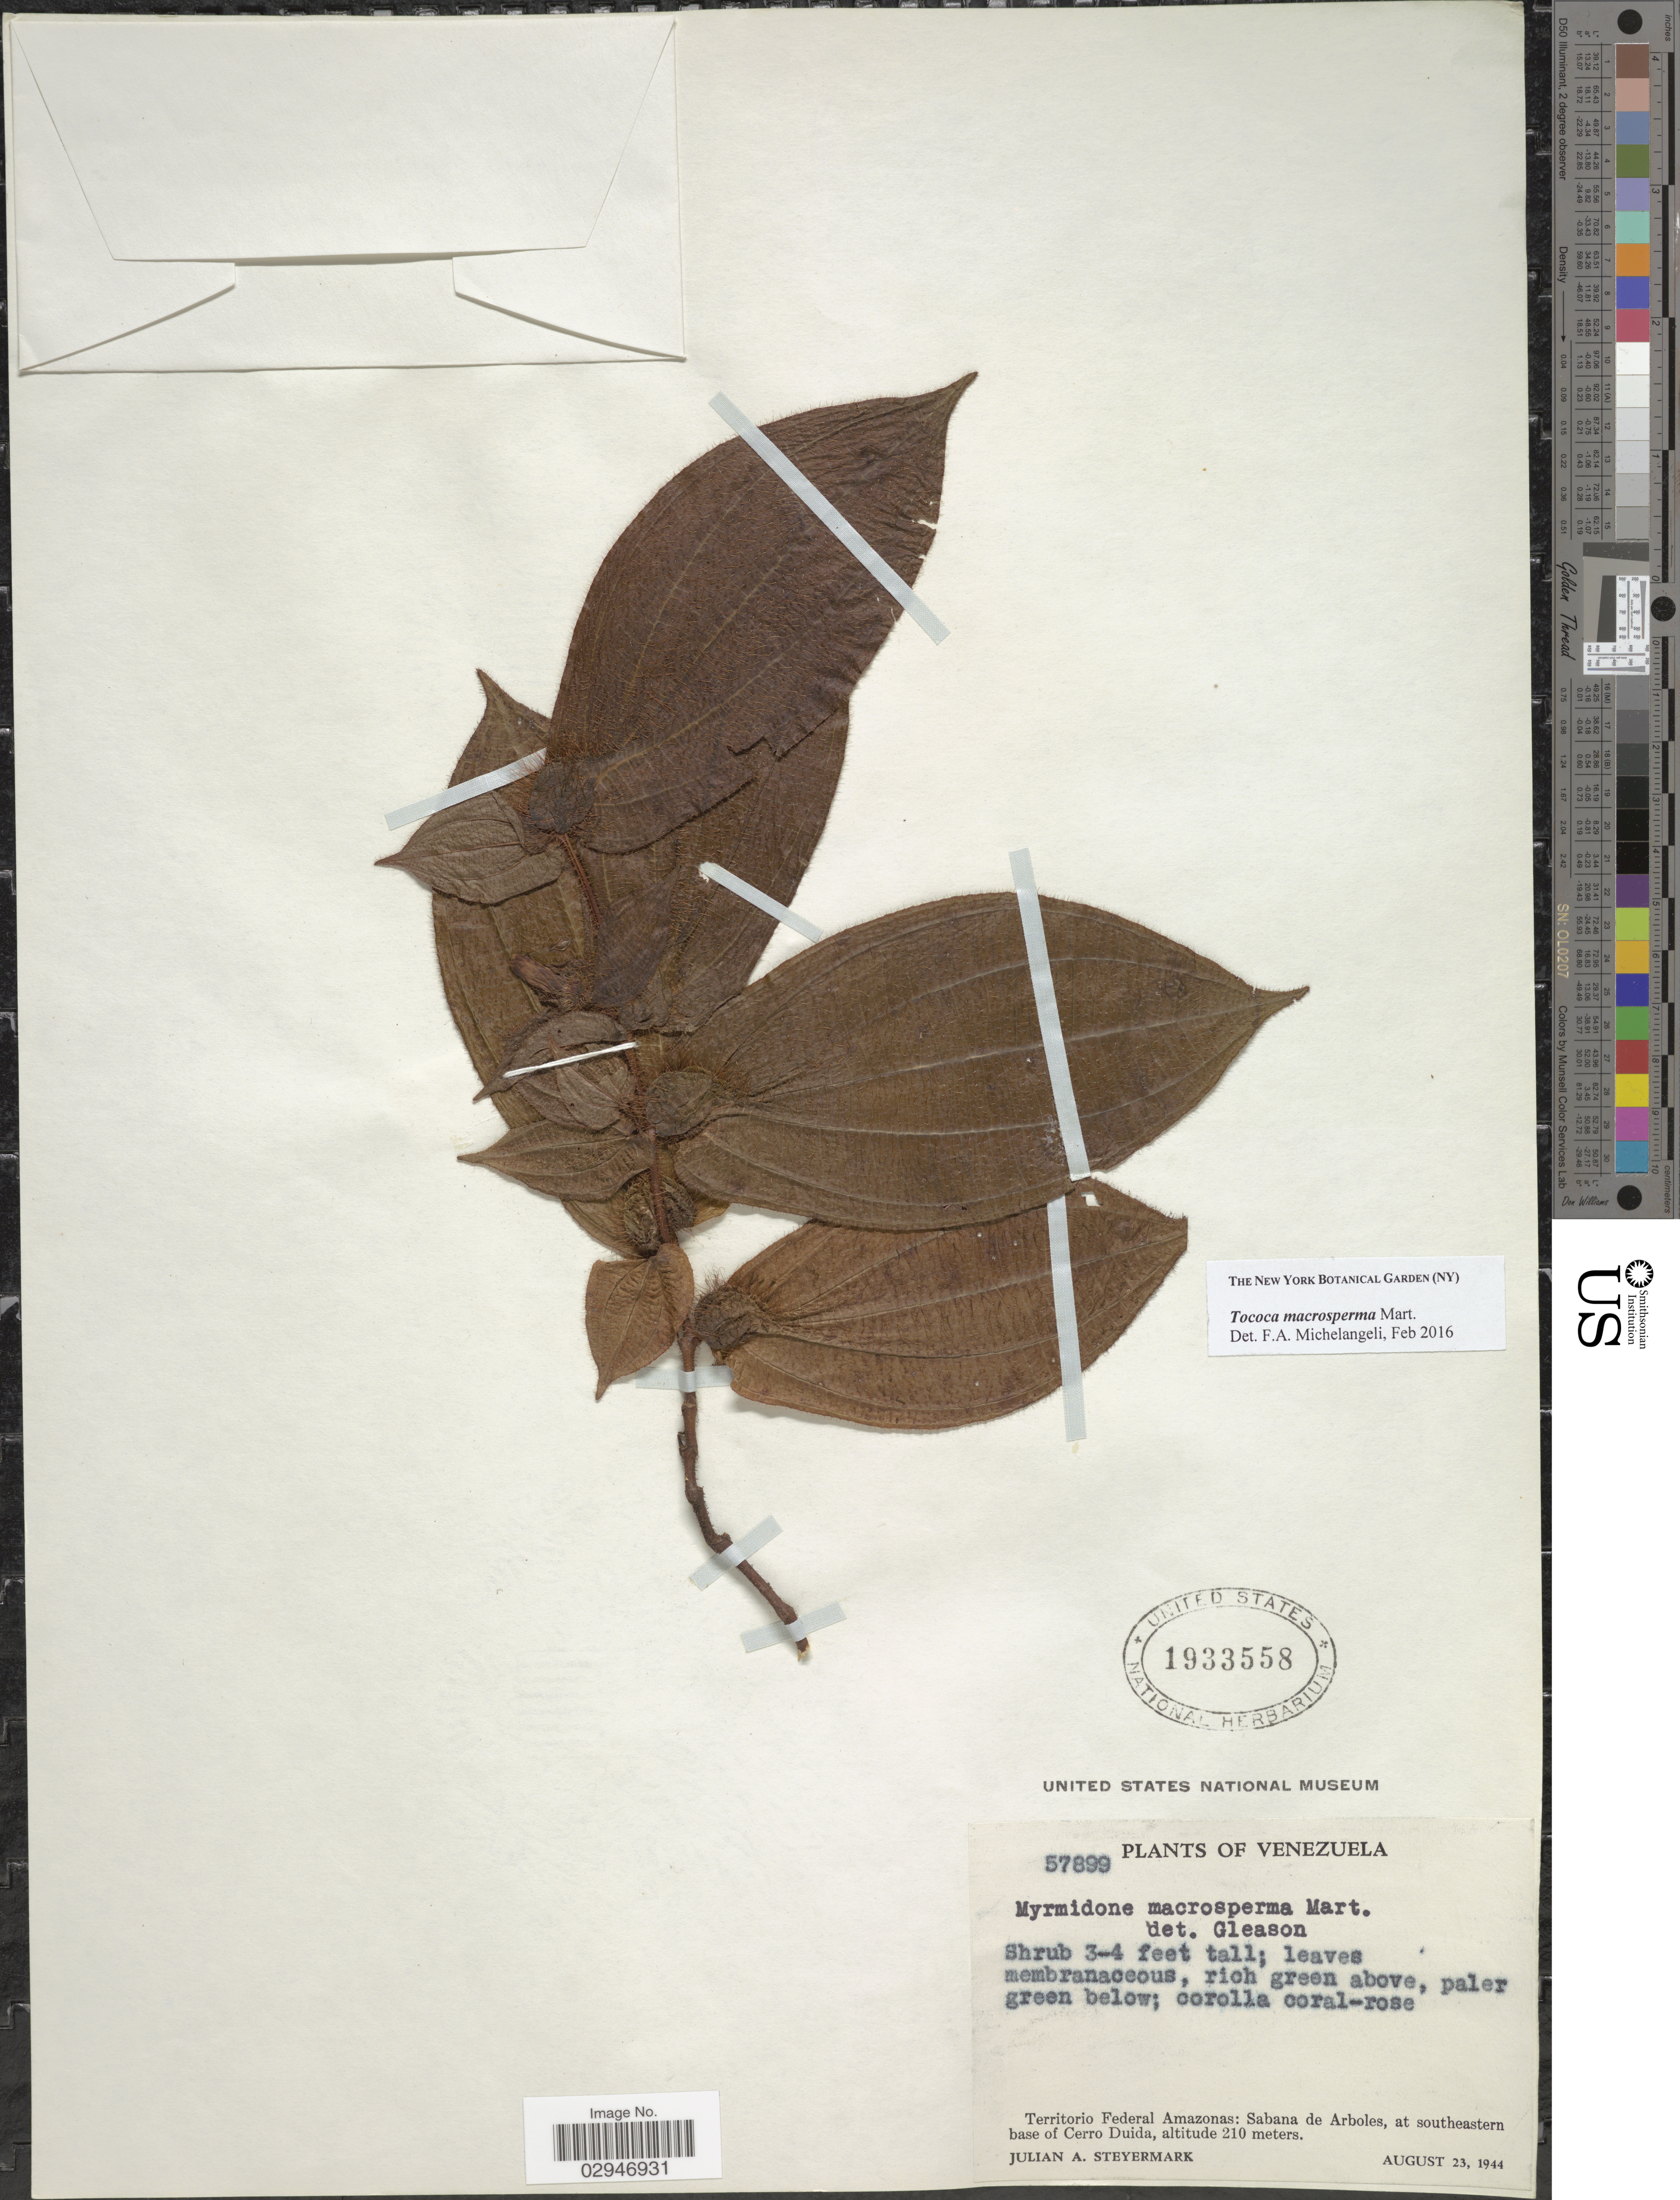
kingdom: Plantae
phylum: Tracheophyta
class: Magnoliopsida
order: Myrtales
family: Melastomataceae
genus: Tococa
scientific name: Tococa macrosperma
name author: Mart.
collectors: J. Steyermark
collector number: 57899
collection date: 1944-08-23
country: Venezuela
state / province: Amazonas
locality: Territorio Federal Amazonas: Sabanas de Arboles, at southeastern base of Cerro Duida.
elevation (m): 210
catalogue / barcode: US 1933558